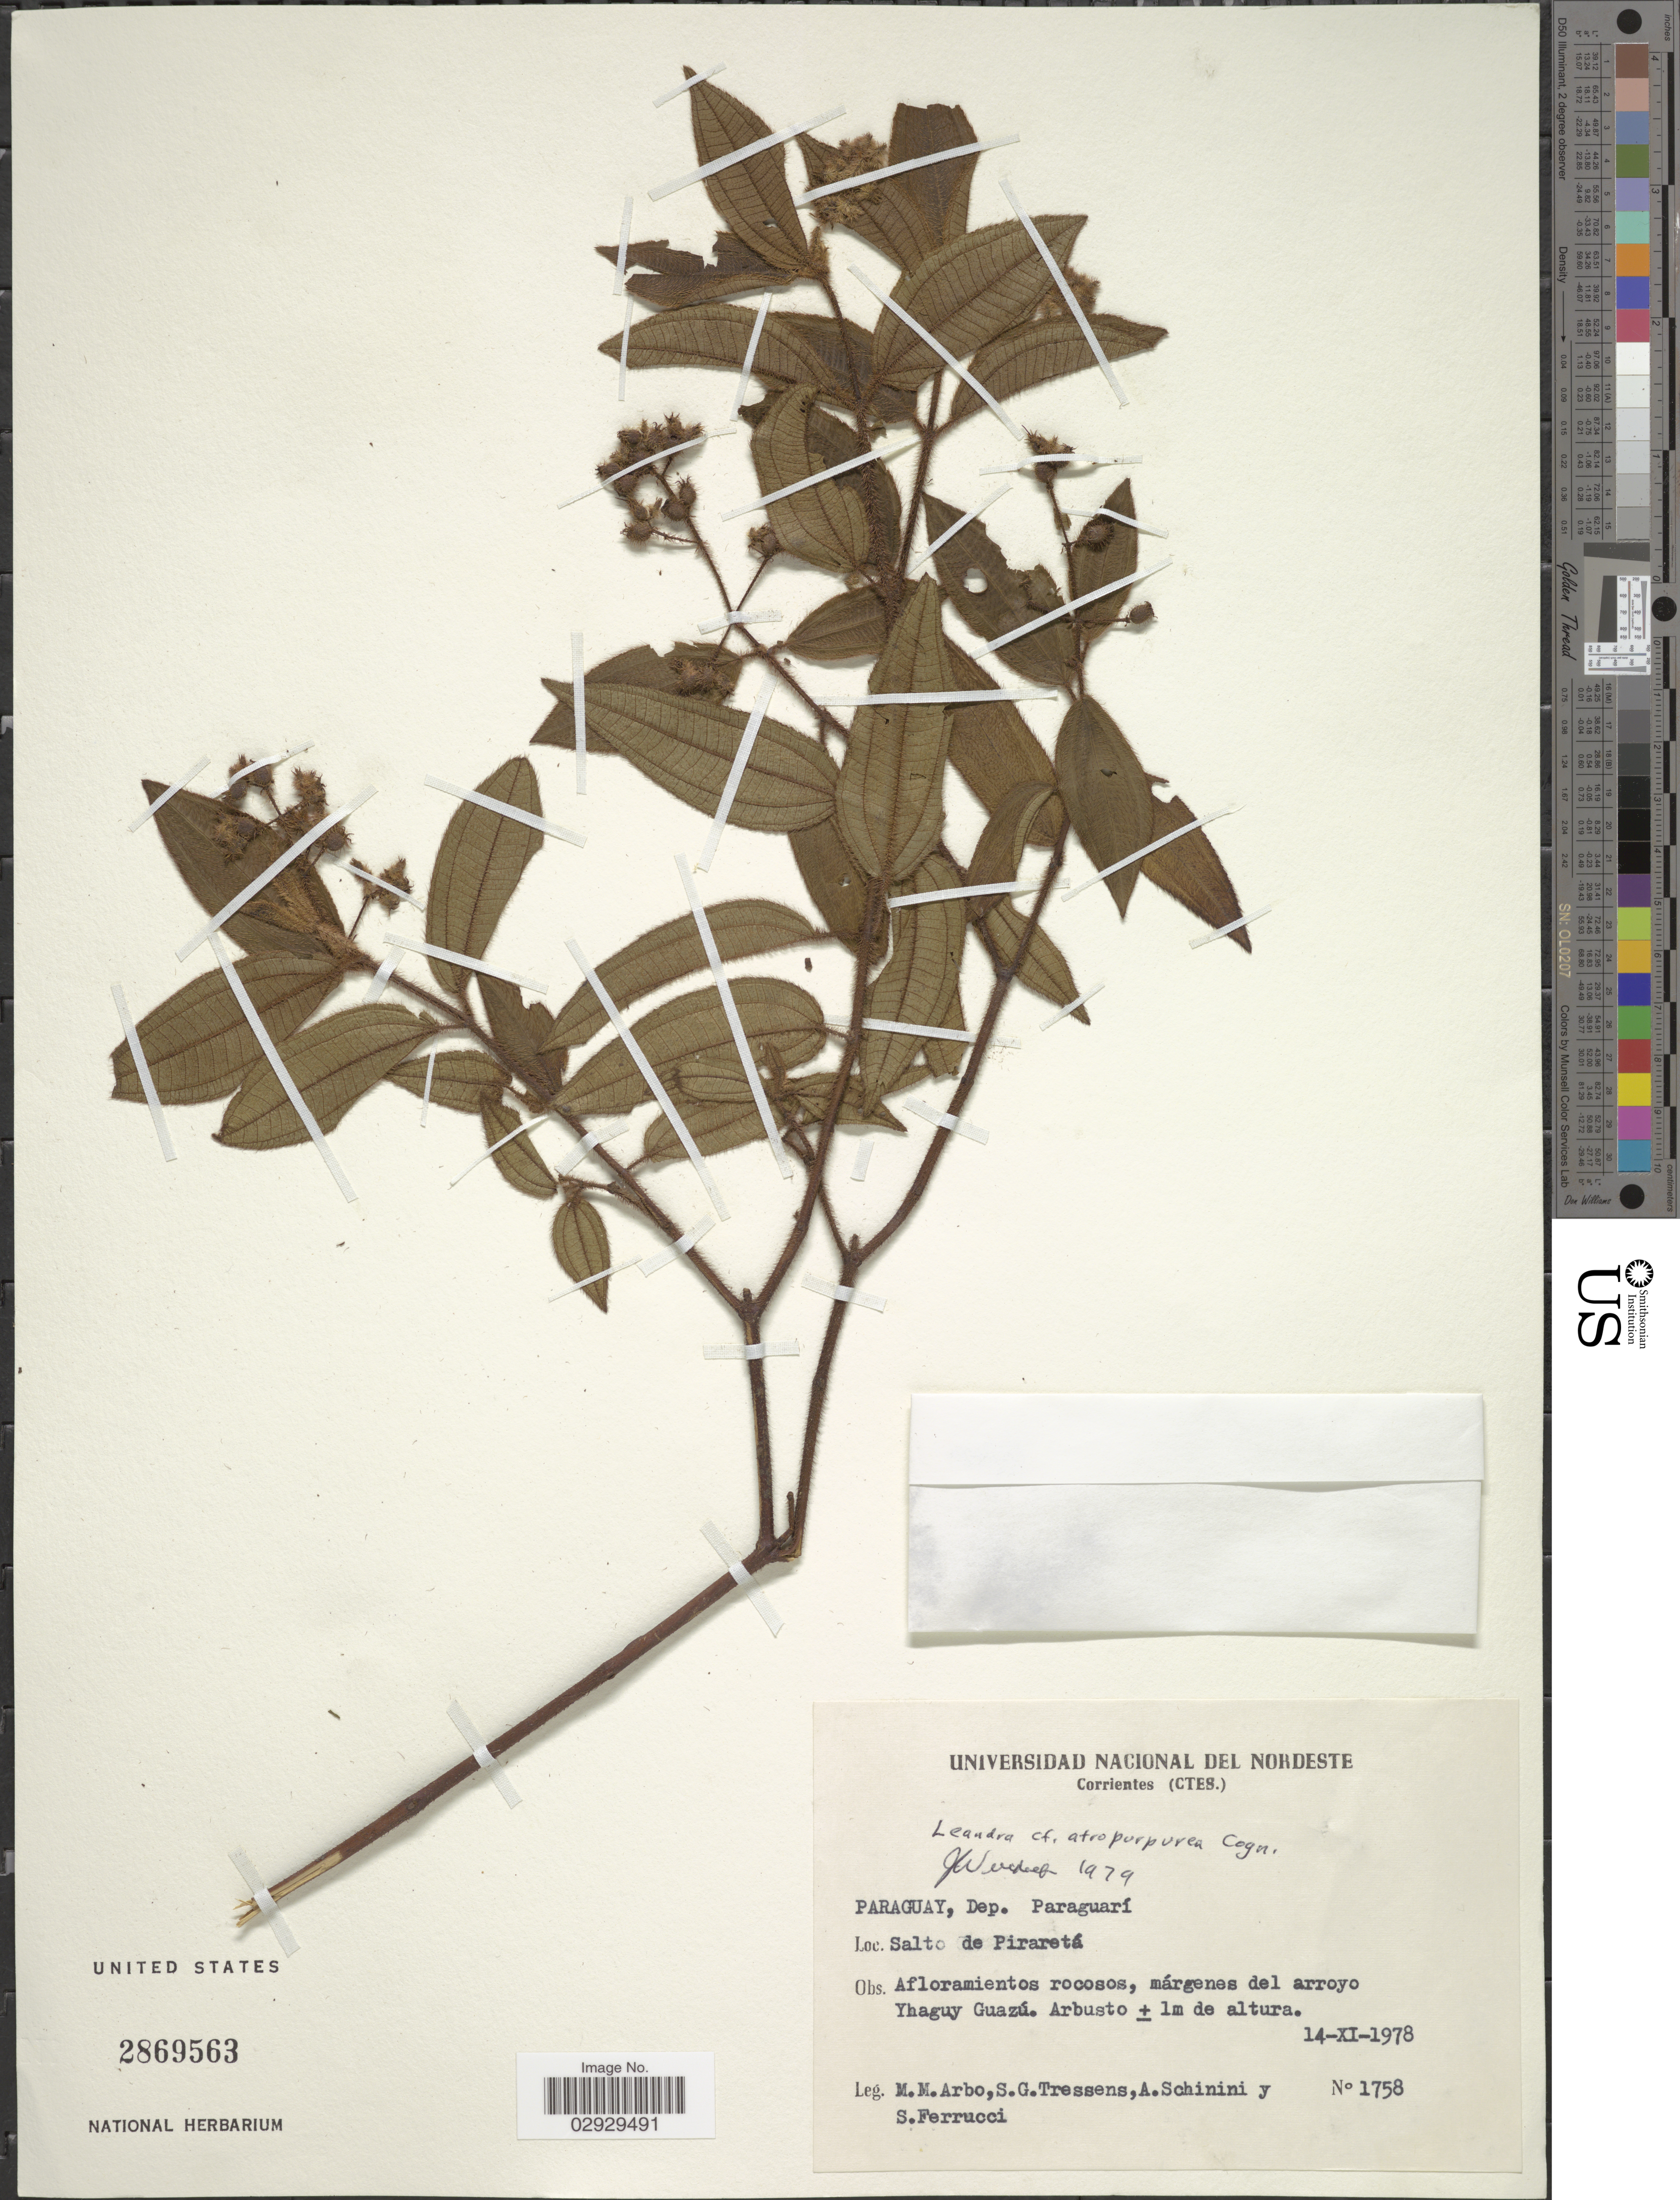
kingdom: Plantae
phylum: Tracheophyta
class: Magnoliopsida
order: Myrtales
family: Melastomataceae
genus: Leandra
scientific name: Leandra atropurpurea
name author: Cogn.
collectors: M. M. Arbo, S. Tressens, A. Schinini & S. Ferrucci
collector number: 1758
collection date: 1978-11-14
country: Paraguay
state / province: Paraguari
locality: Dep. Paraguarí. Salto de Piraretá. Márgenes del arroyo Yhaguy Guazú.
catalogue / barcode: US 2869563